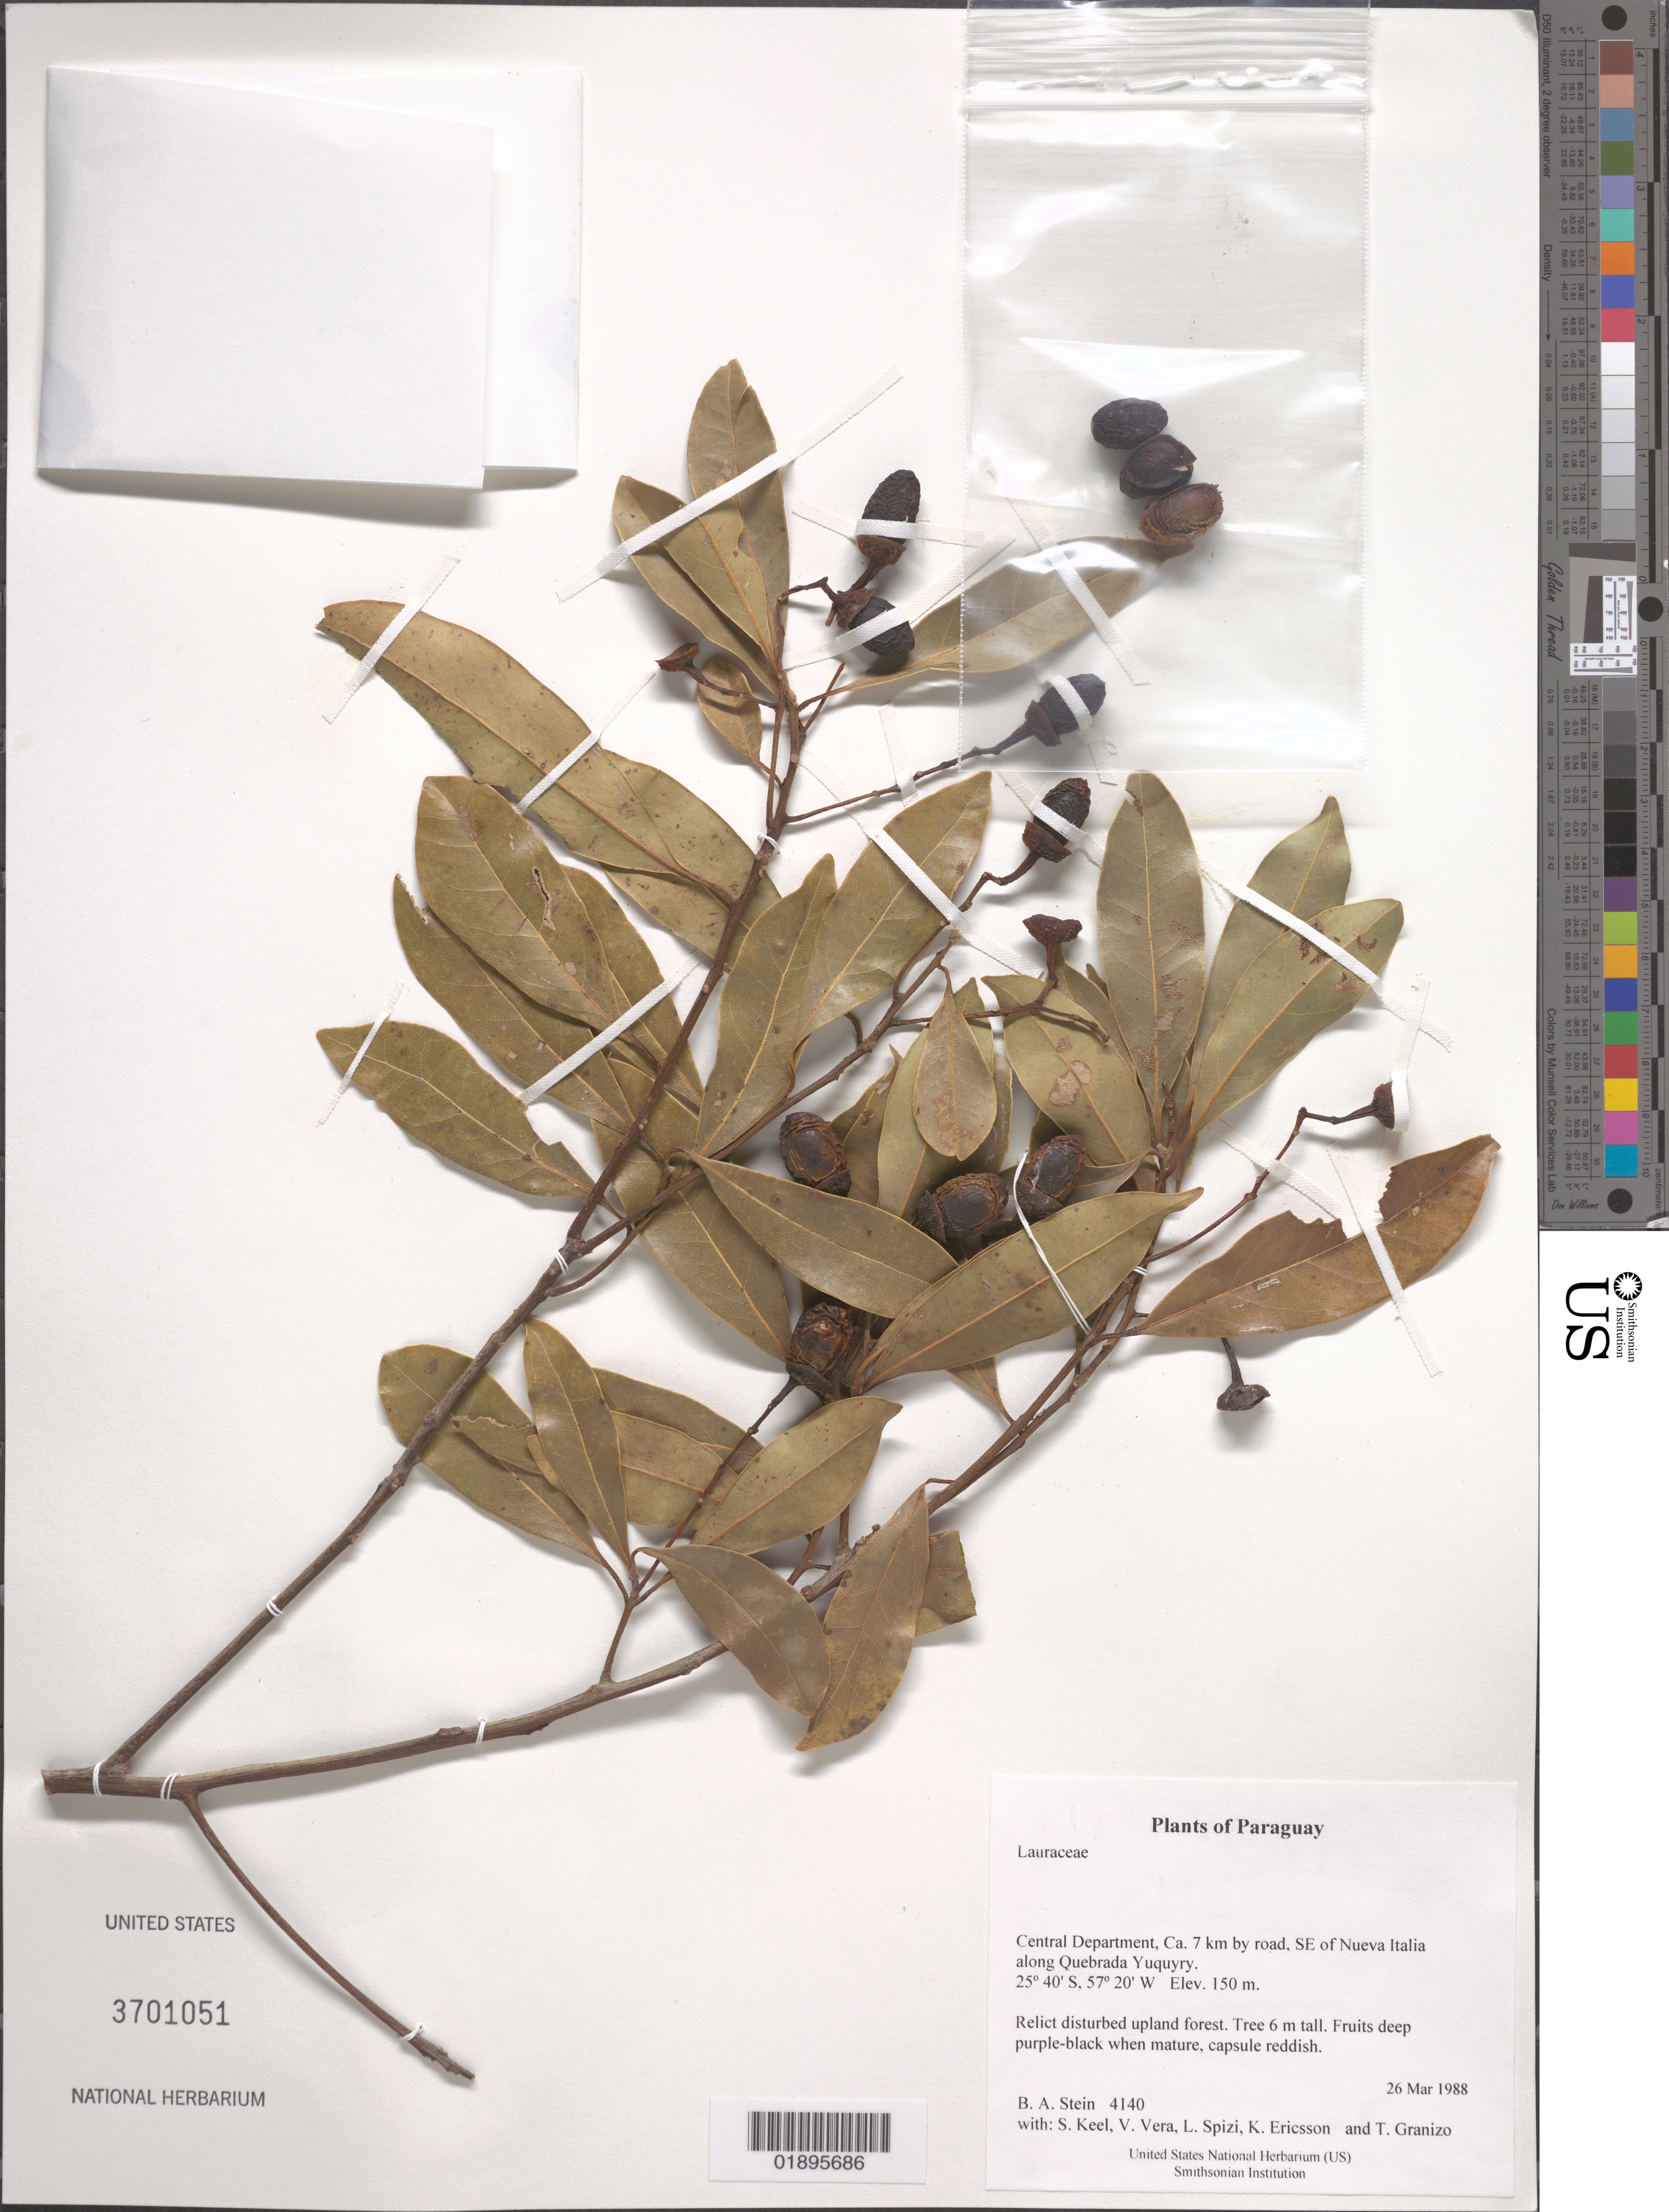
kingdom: Plantae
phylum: Tracheophyta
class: Magnoliopsida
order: Laurales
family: Lauraceae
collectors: B. A. Stein, S. Keel, V. Vera, L. Spizi, K. Ericsson & T. Granizo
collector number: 4140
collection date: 1988-03-26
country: Paraguay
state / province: Central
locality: Ca. 7 km by road, SE of Nueva Italia along Quebrada Yuguyry.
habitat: Relict disturbed upland forest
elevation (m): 150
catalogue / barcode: US 32701051